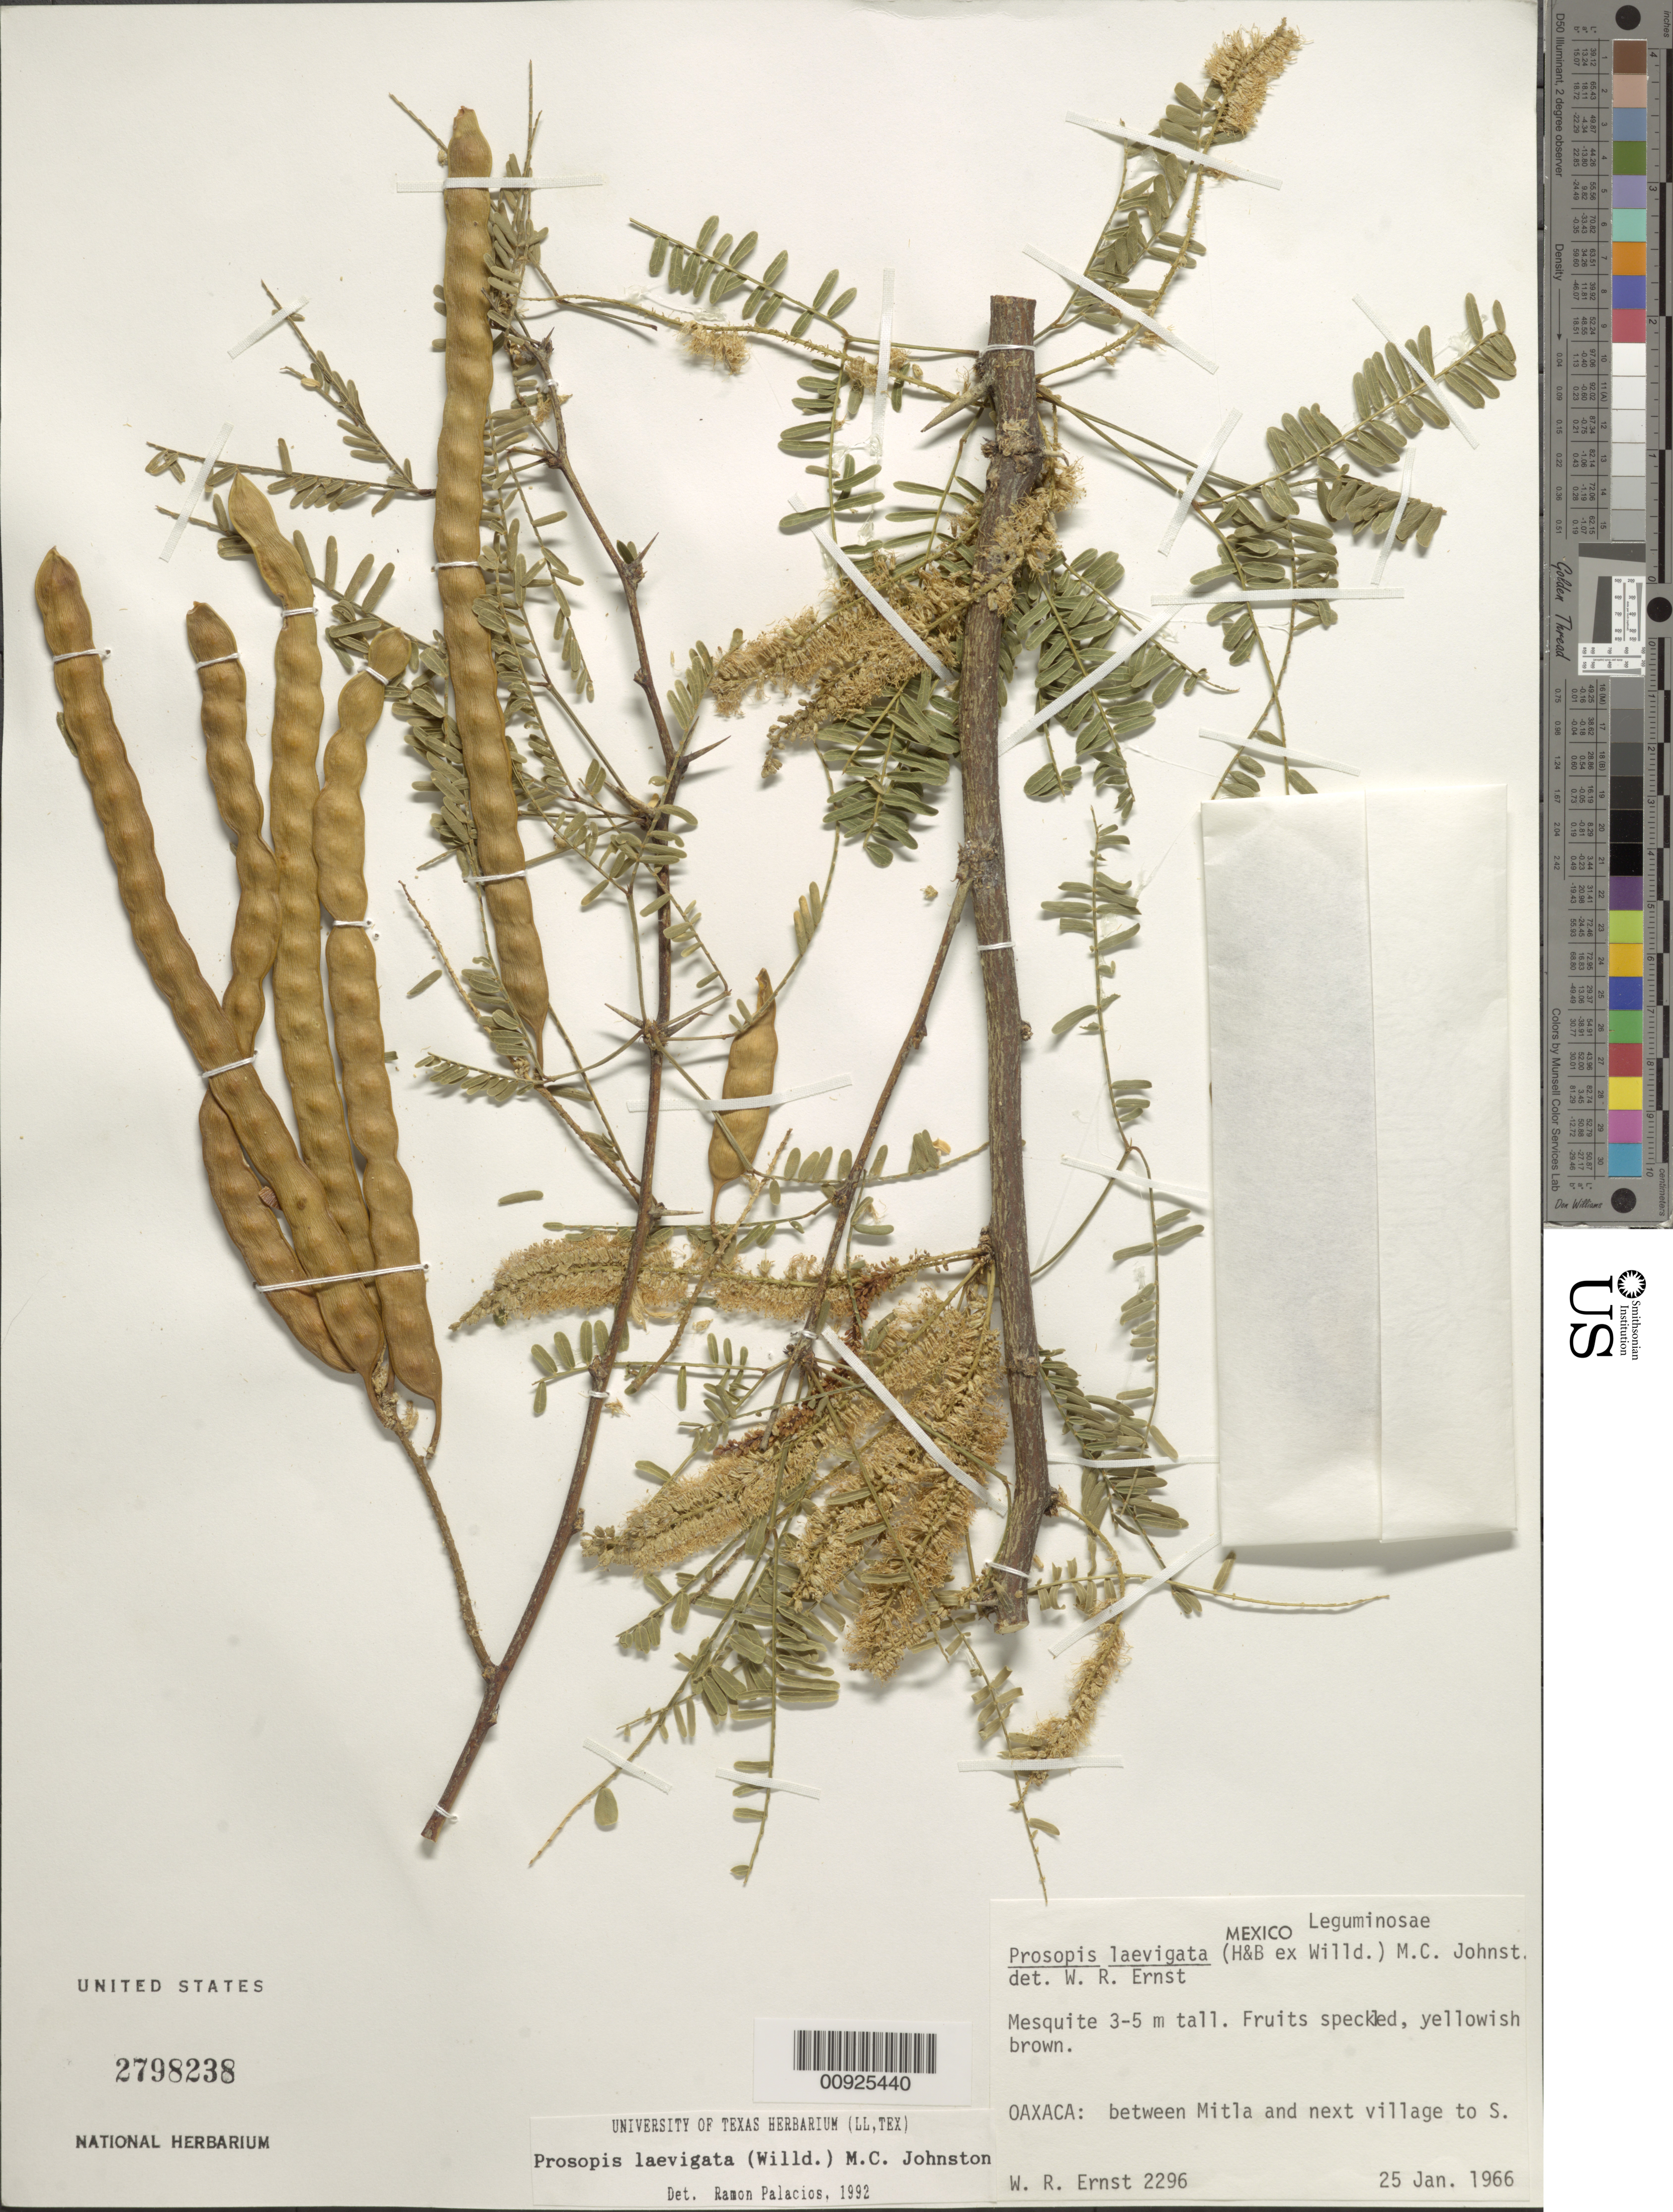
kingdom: Plantae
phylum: Tracheophyta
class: Magnoliopsida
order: Fabales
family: Fabaceae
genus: Neltuma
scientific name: Neltuma laevigata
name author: (Humb. & Bonpl. ex Willd.) Britton & Rose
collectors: W. R. Ernst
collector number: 2296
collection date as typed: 25 Jan 1966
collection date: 1966-01-25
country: Mexico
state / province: Oaxaca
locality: Oaxaca: between Mitla and next village to S.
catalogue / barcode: US 2798238